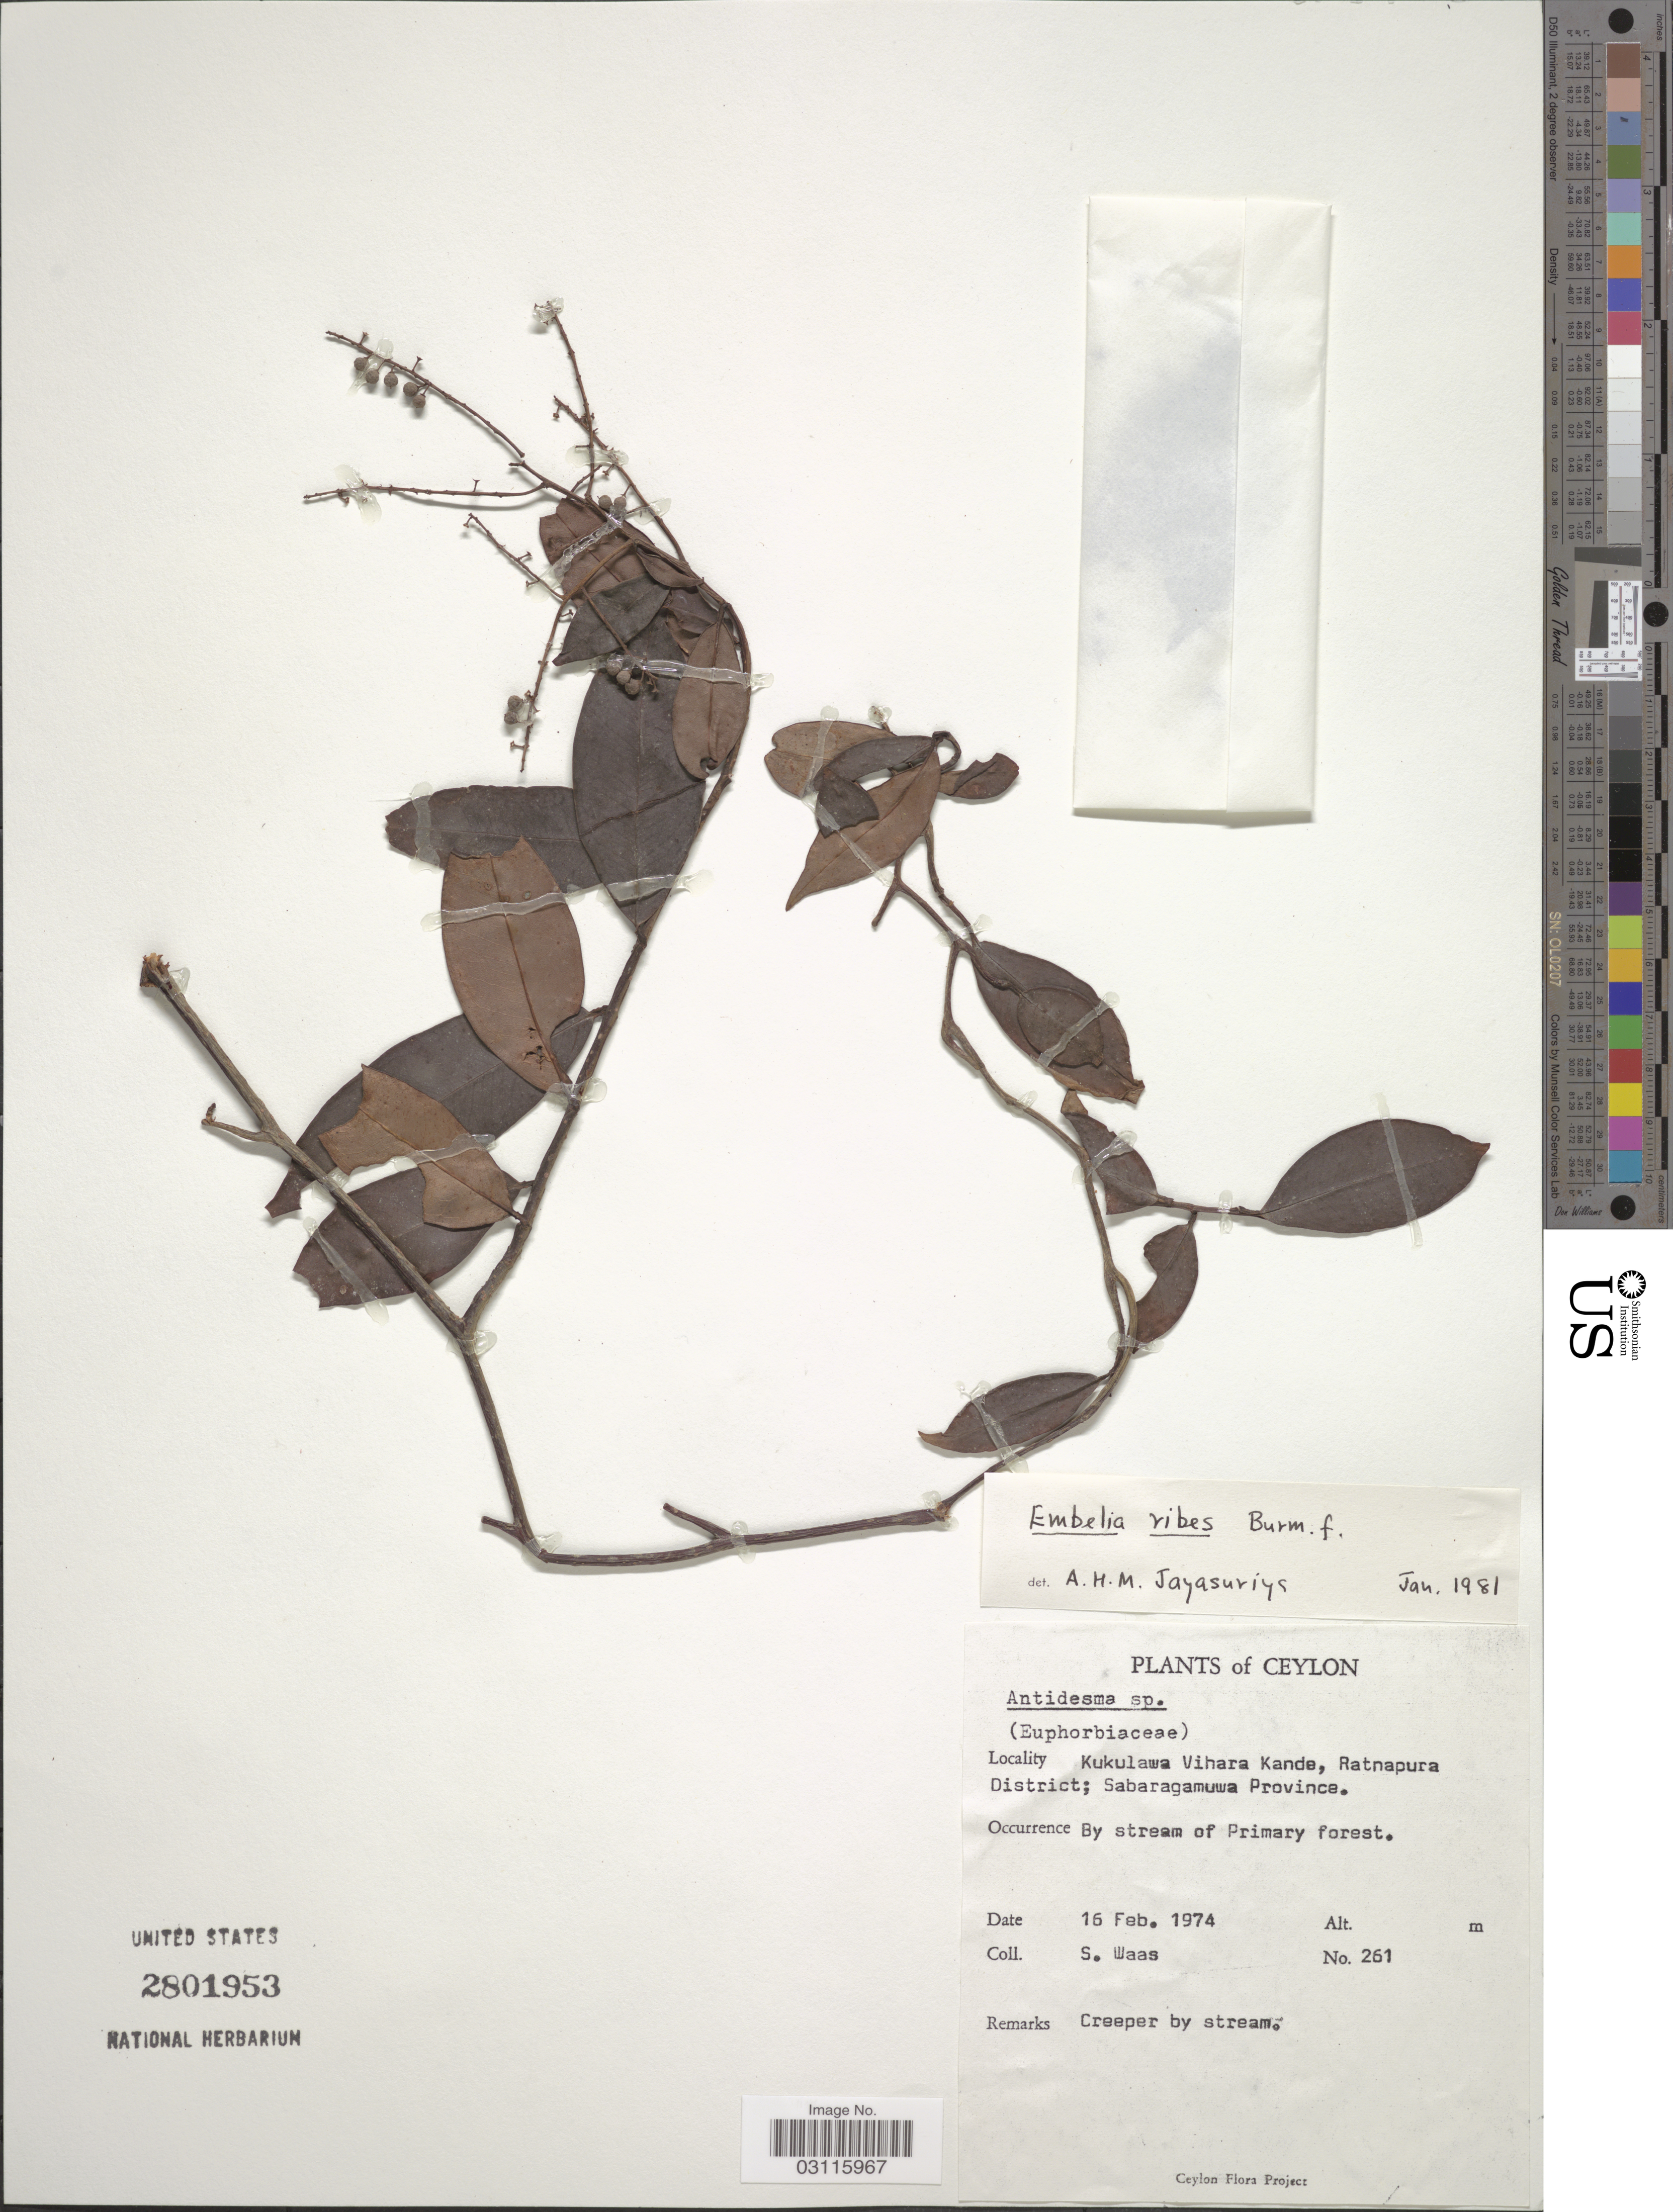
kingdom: Plantae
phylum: Tracheophyta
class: Magnoliopsida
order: Ericales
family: Primulaceae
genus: Embelia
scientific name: Embelia ribes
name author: Burm. f.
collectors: S. Waas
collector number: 261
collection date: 1974-02-16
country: Sri Lanka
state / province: Sabaragamuwa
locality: Ceylon, Kukulawa Vihara Kande, Ratnapura District.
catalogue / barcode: US 2801953